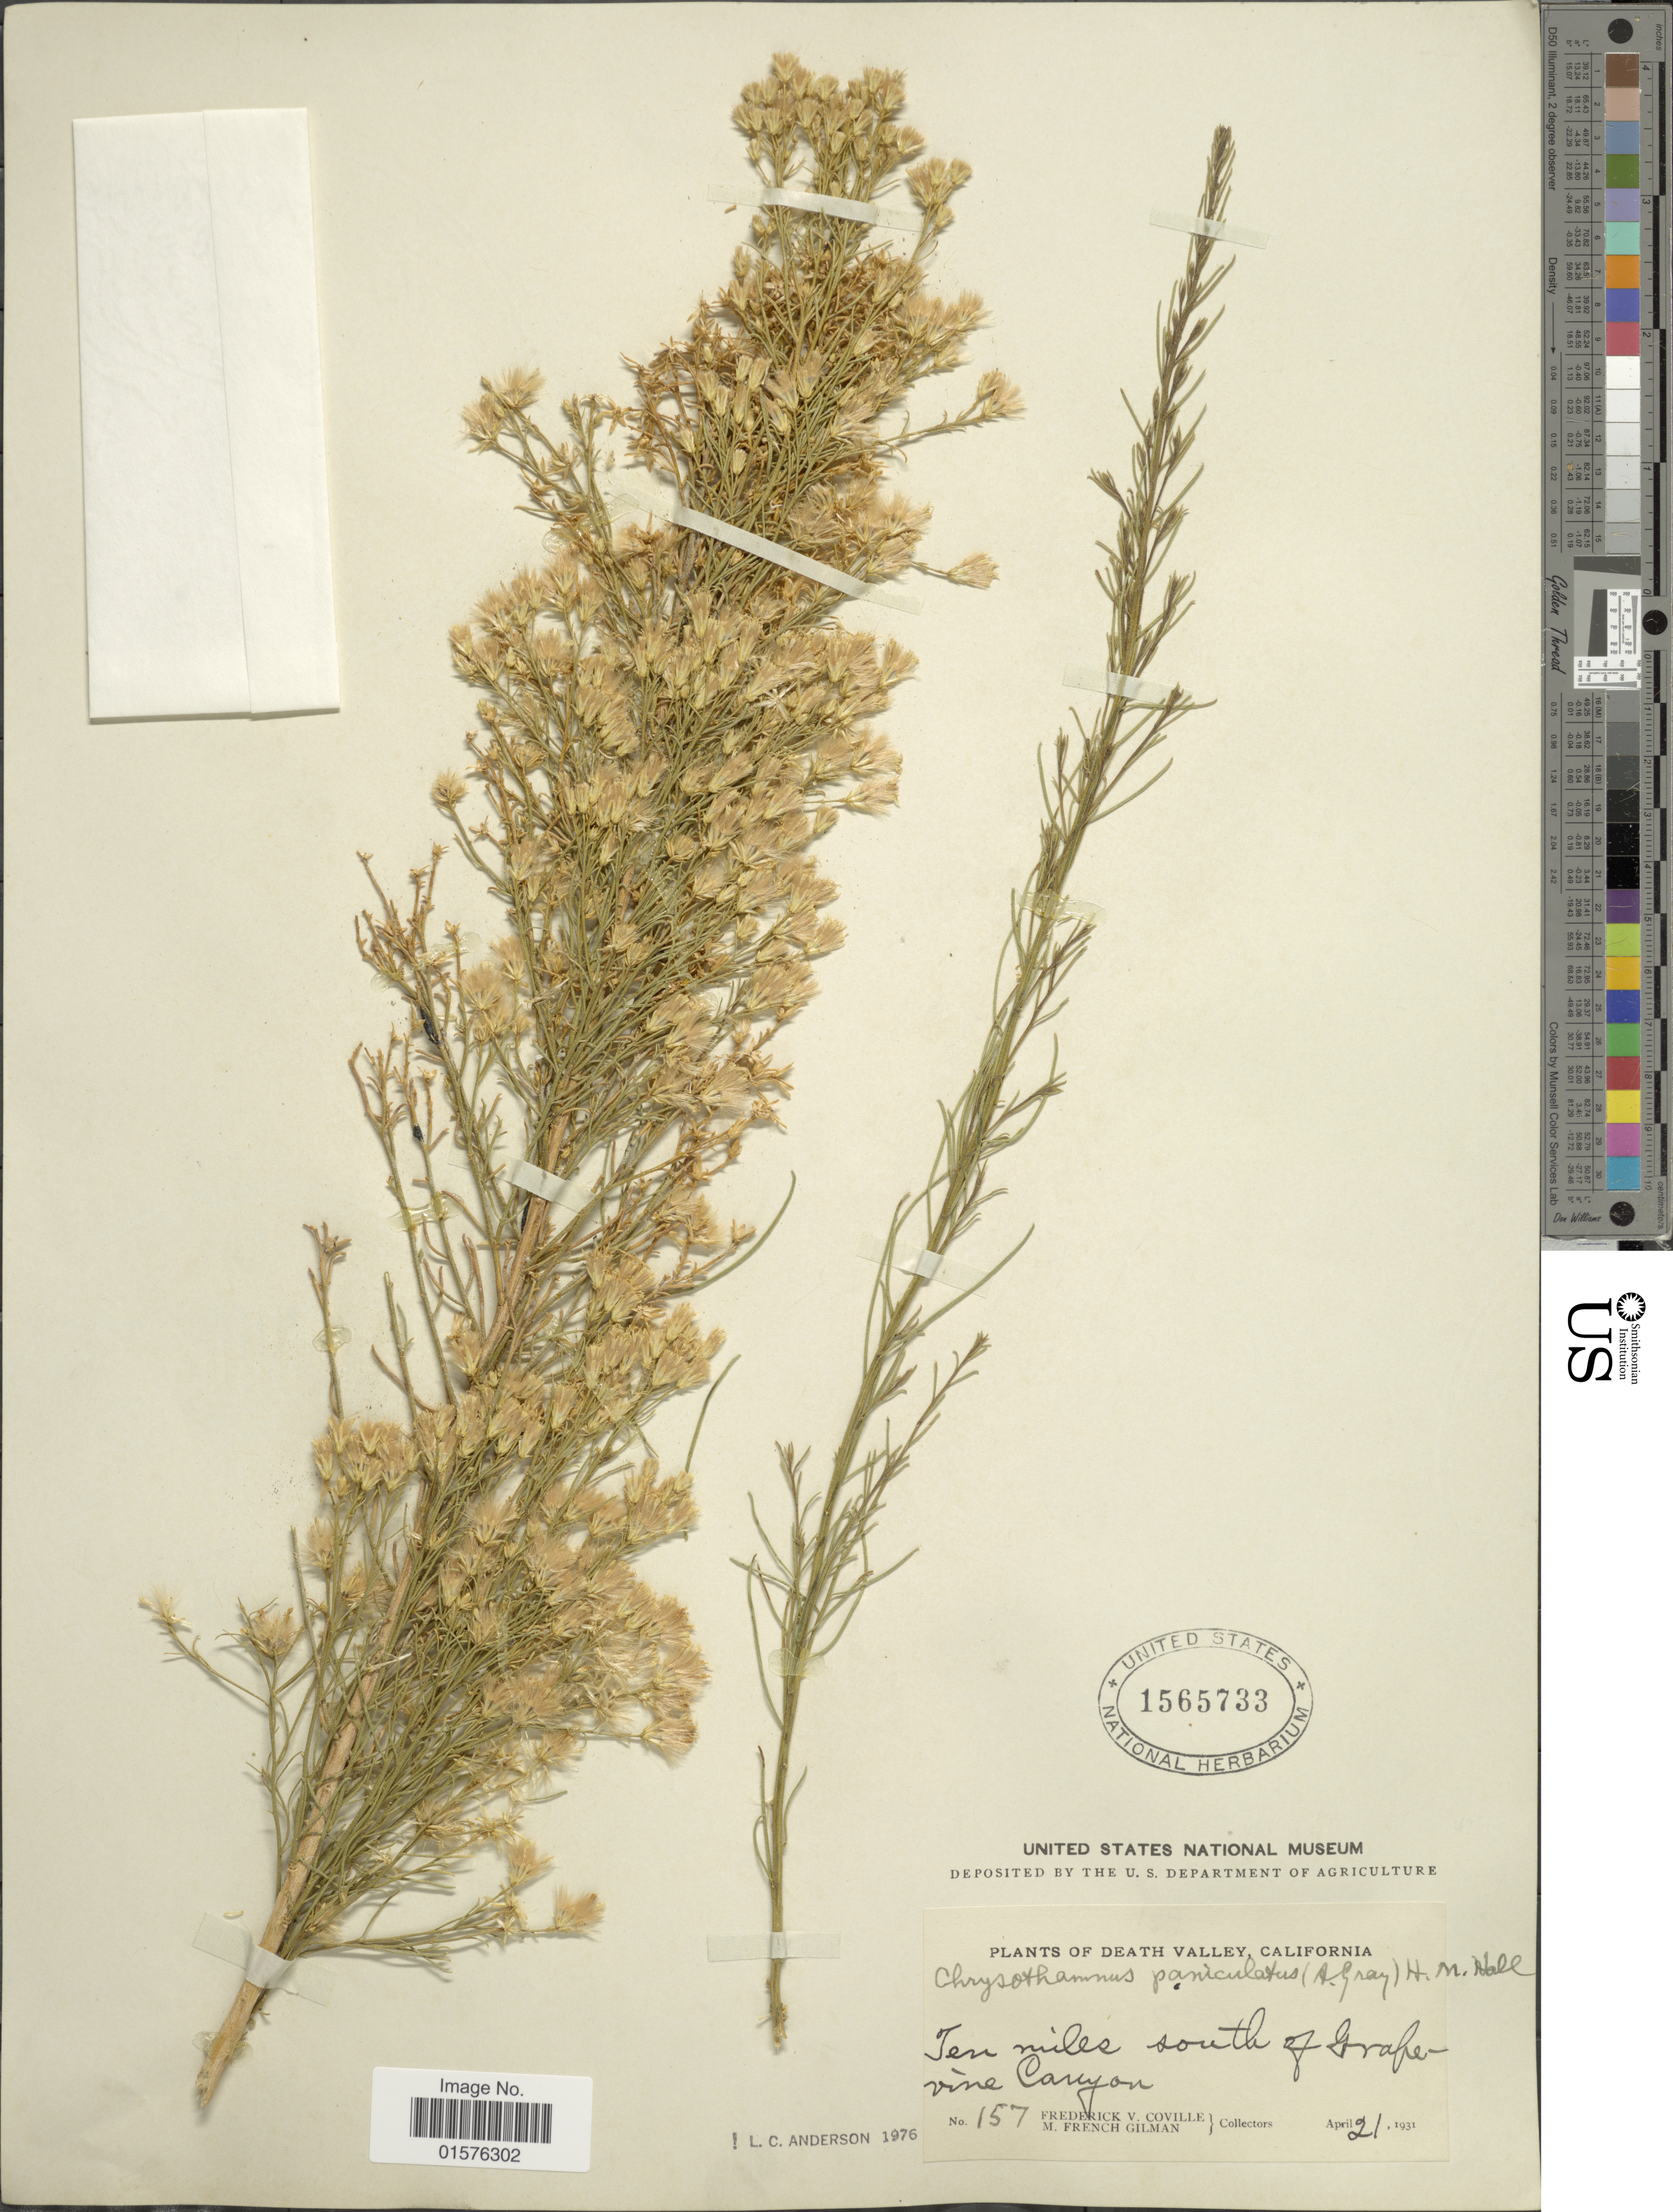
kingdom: Plantae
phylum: Tracheophyta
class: Magnoliopsida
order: Asterales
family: Asteraceae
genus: Ericameria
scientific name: Ericameria paniculata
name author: (A. Gray) Rydb.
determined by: Urbatsch, Lowell E., Curator (LSU), Louisiana State University (UNITED STATES)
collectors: F. V. Coville & M. F. Gilman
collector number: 157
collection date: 1931-04-21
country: United States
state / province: California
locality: Death Valley, Ten miles south of Grapevine Canyon.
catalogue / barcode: US 1565733